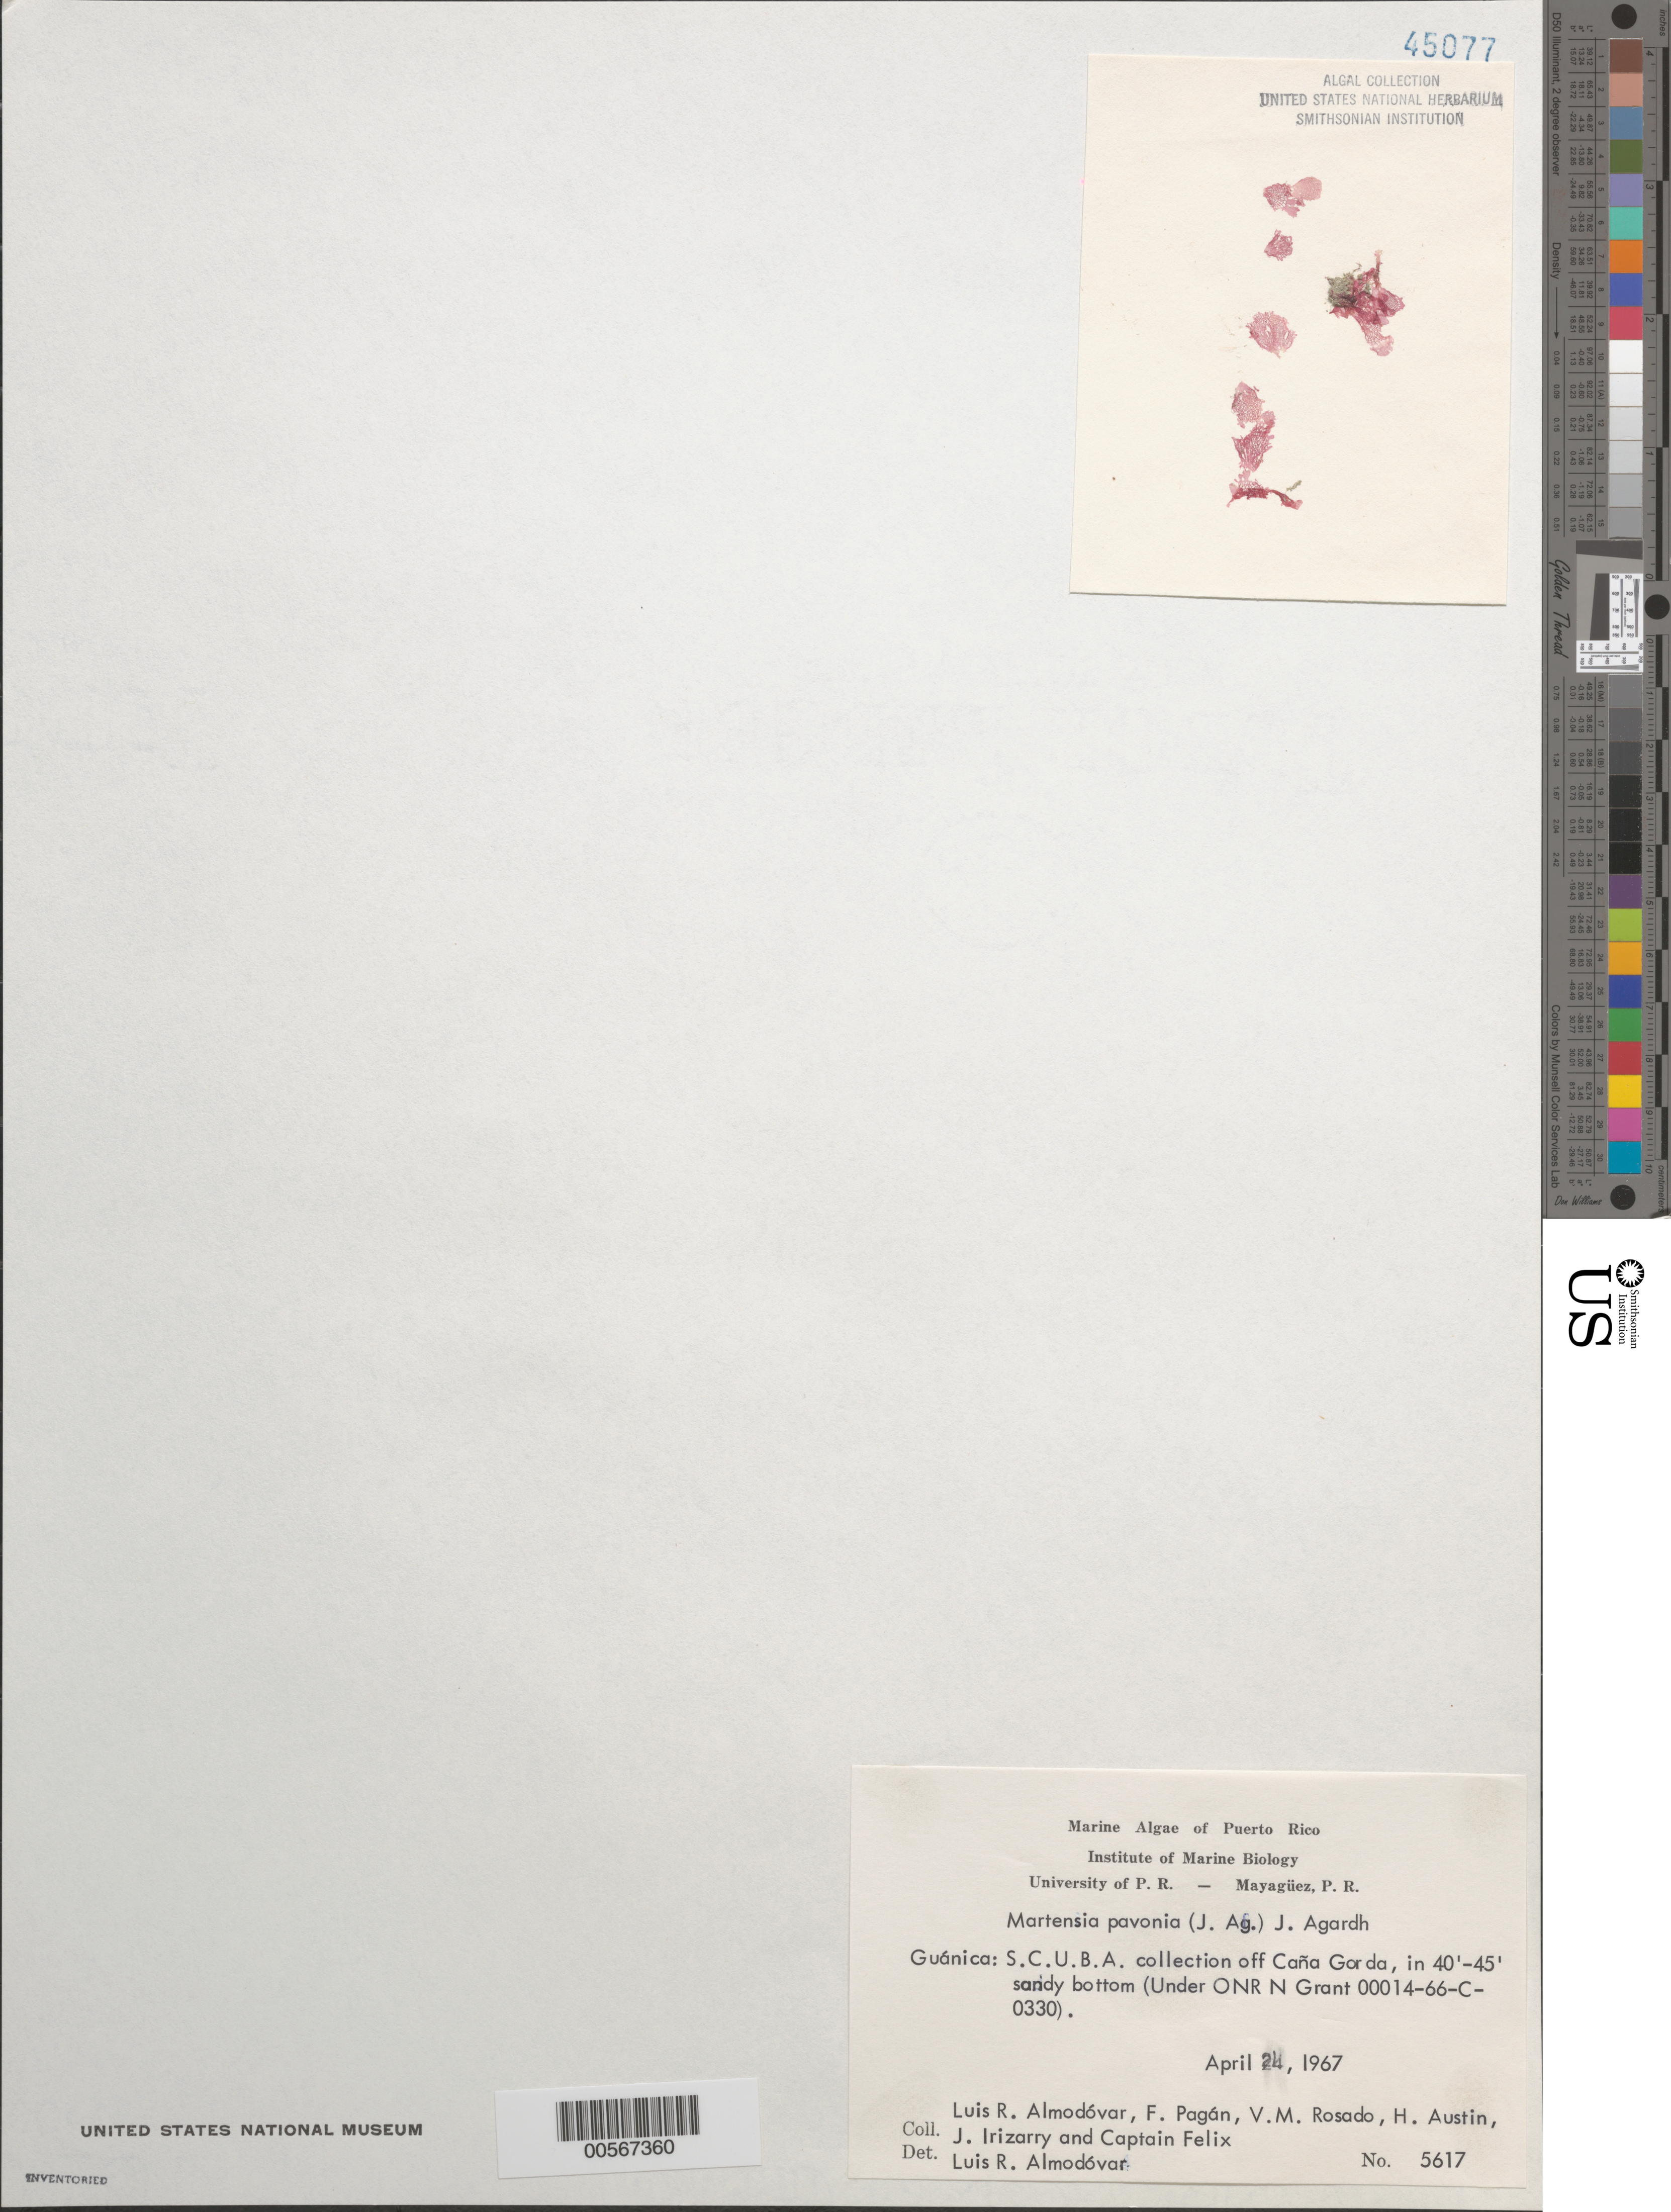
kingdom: Plantae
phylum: Rhodophyta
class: Florideophyceae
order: Ceramiales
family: Delesseriaceae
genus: Martensia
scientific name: Martensia pavonia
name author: (J. Agardh) J. Agardh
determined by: Almodovar, L. R.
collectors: L. Almodovar, F. Pagan, V. Rosado, H. Austin, J. Irizarry & C. Felix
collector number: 5617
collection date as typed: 24 Apr 1967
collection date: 1967-04-24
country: Puerto Rico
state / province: Guanica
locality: Off cana gorda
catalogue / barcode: US 45077